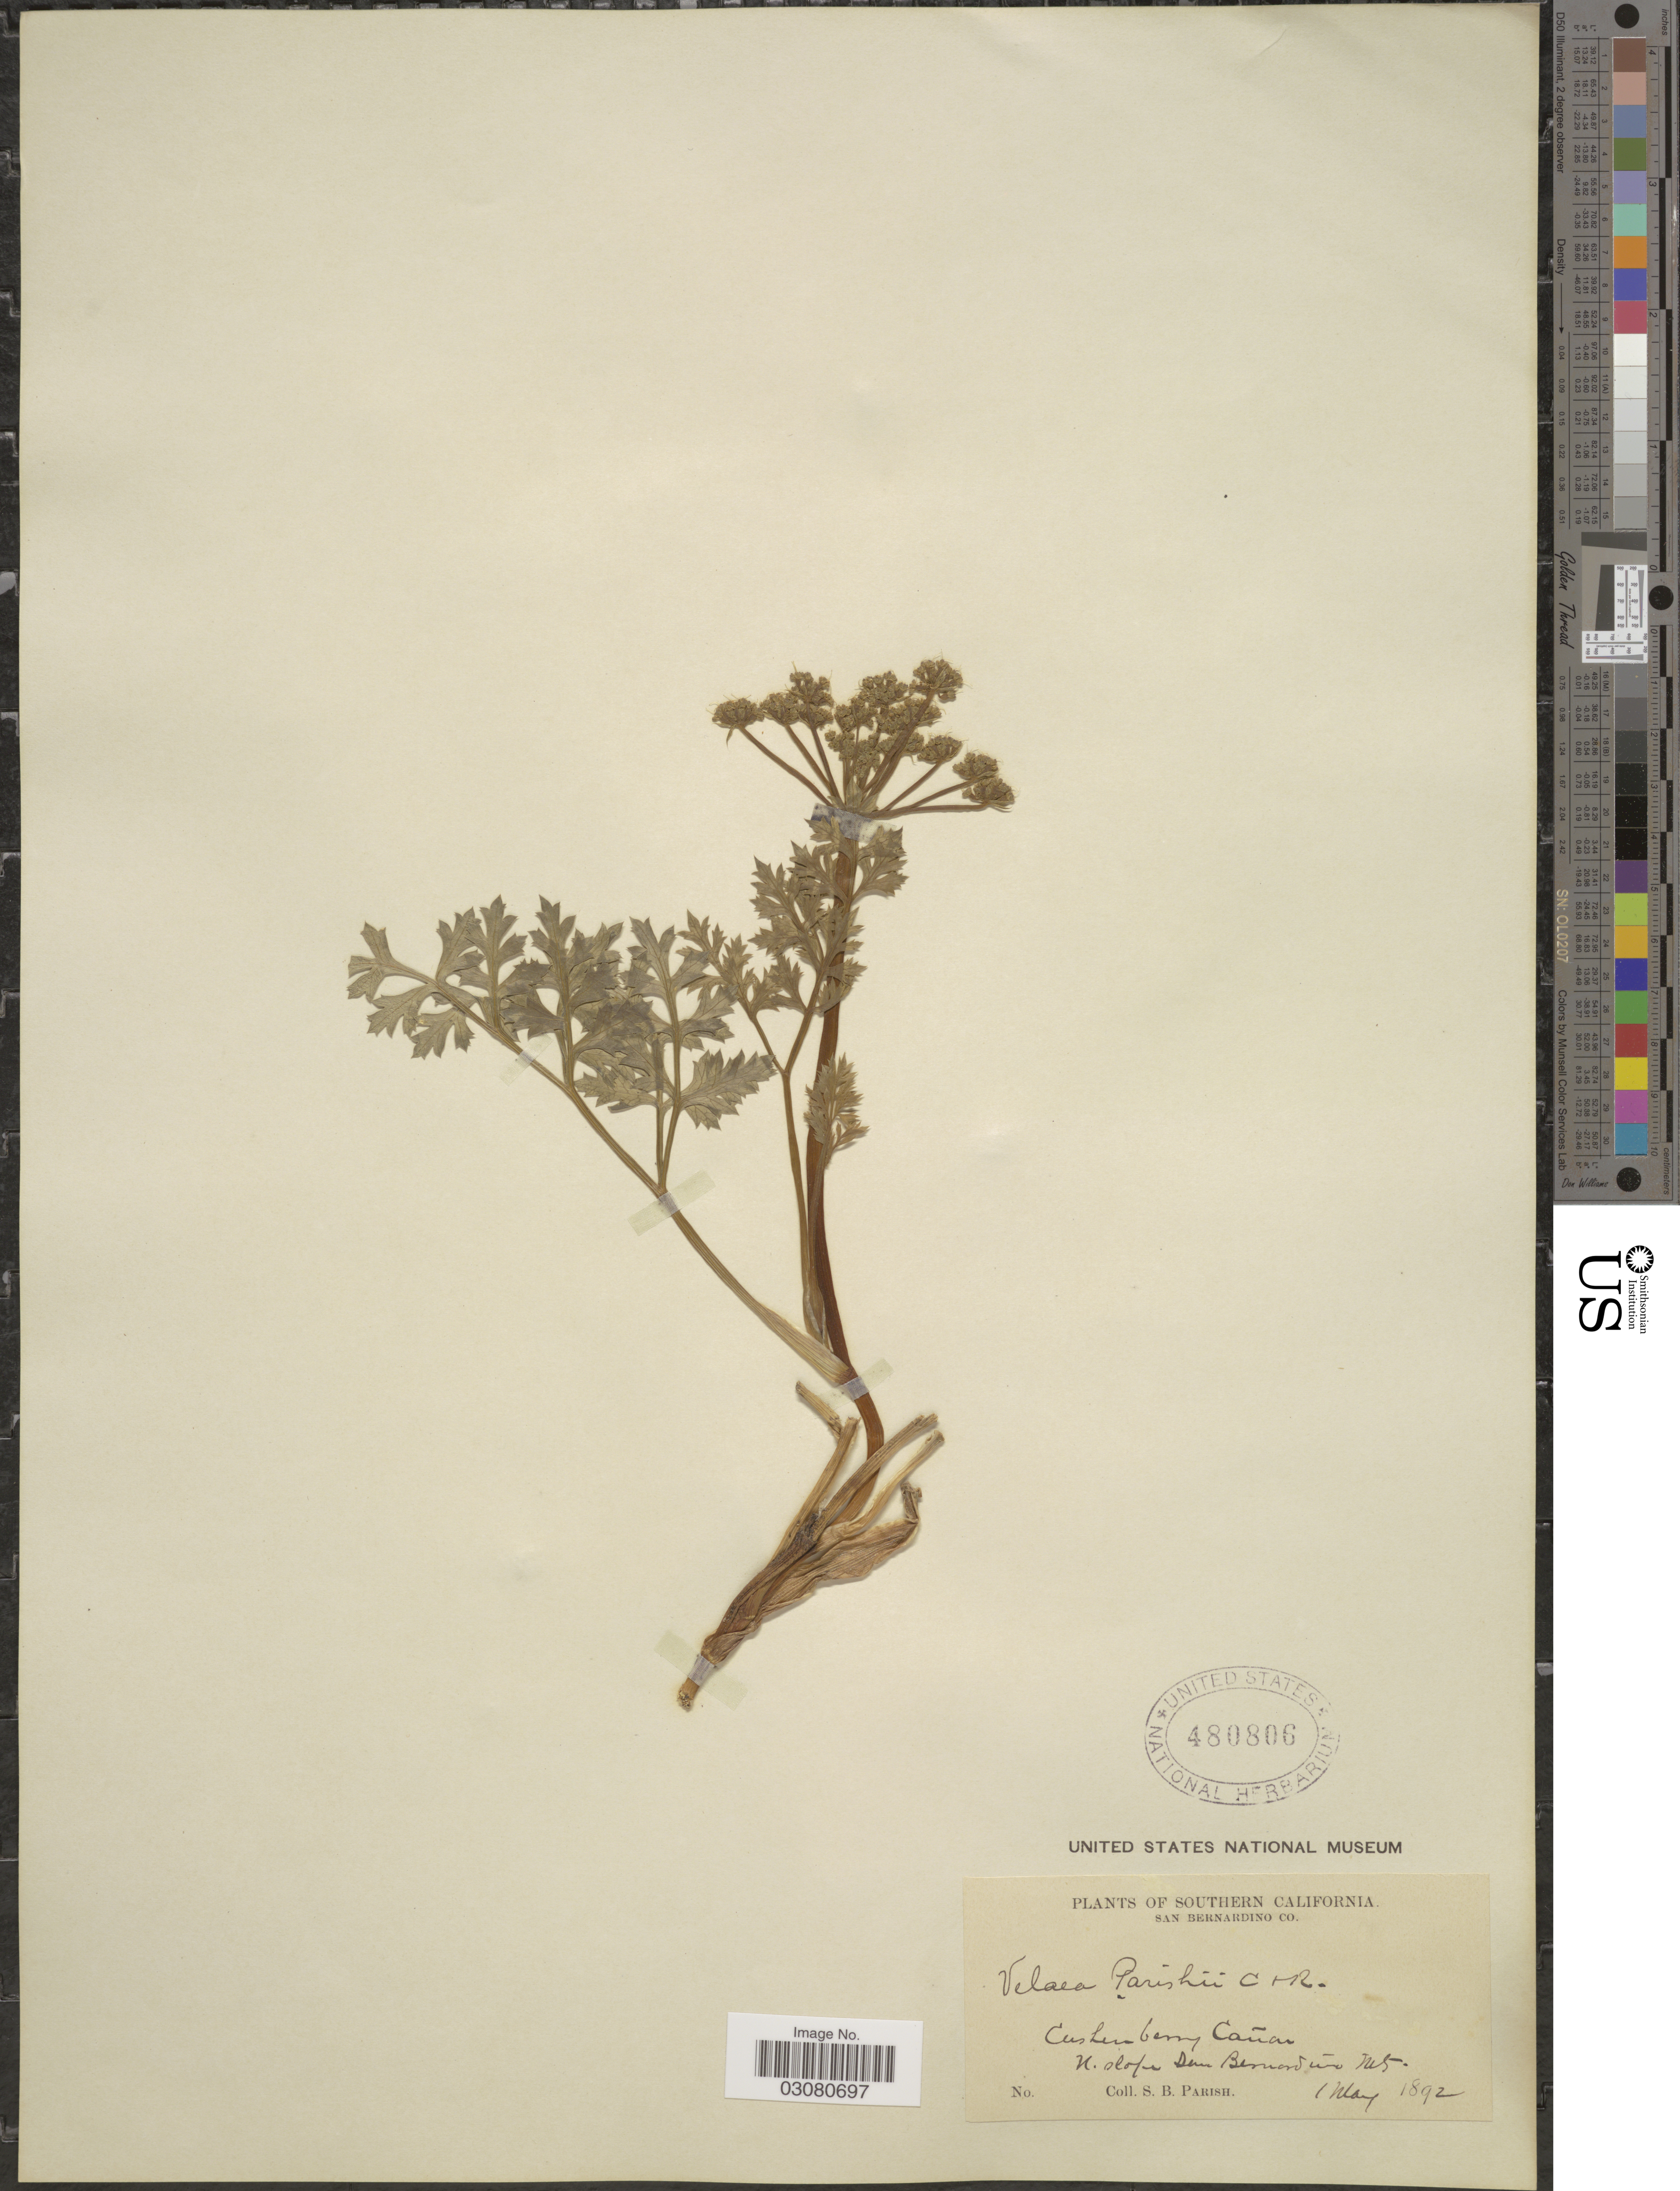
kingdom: Plantae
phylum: Tracheophyta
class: Magnoliopsida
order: Apiales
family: Apiaceae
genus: Drudeophytum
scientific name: Drudeophytum parishii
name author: (J.M. Coult. & Rose) J.M. Coult. & Rose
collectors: S. B. Parish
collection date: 1892-05-01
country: United States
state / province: California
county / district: San Bernardino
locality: Southern California. San Bernardino Co. Cushenberry Cañon. N. slope of San Bernardino Mts.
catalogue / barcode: US 480806